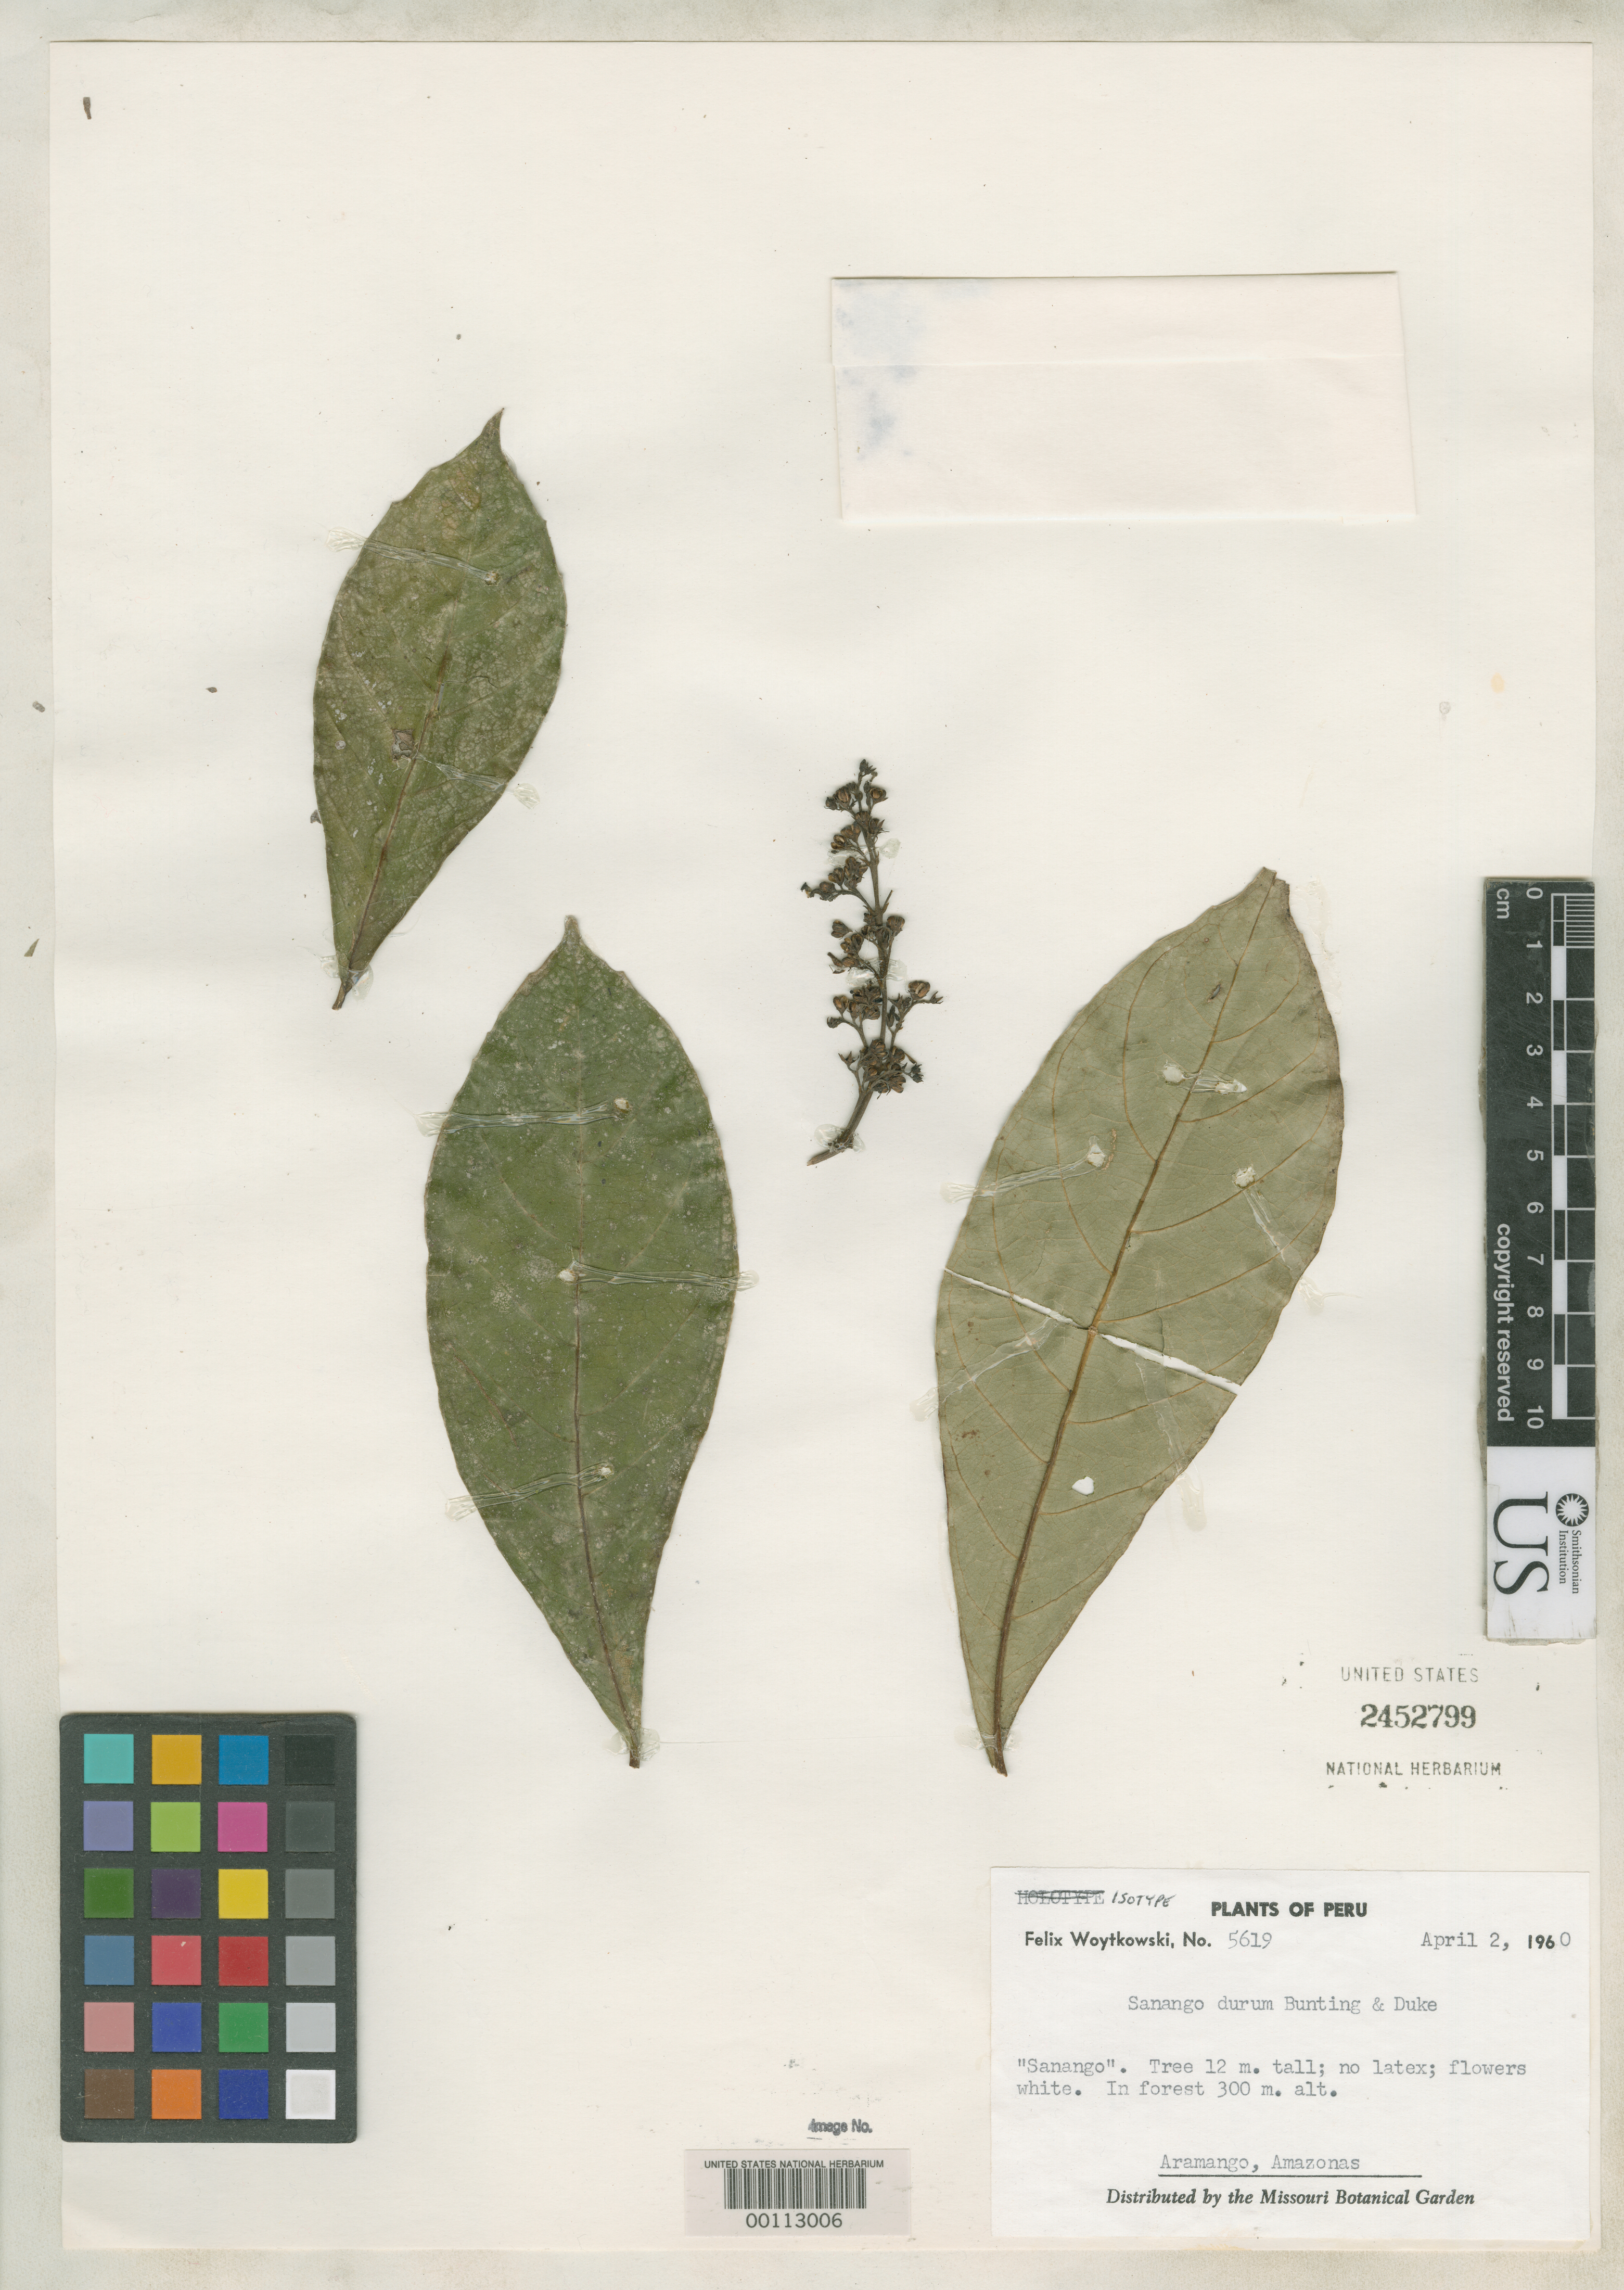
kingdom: Plantae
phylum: Tracheophyta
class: Magnoliopsida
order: Lamiales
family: Gesneriaceae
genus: Sanango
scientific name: Sanango durum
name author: G.S. Bunting & J.A. Duke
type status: Isotype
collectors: F. Woytkowski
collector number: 5619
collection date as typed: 02 Apr 1960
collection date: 1960-04-02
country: Peru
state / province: Amazonas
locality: Aramango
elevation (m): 300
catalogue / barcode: US 2452799